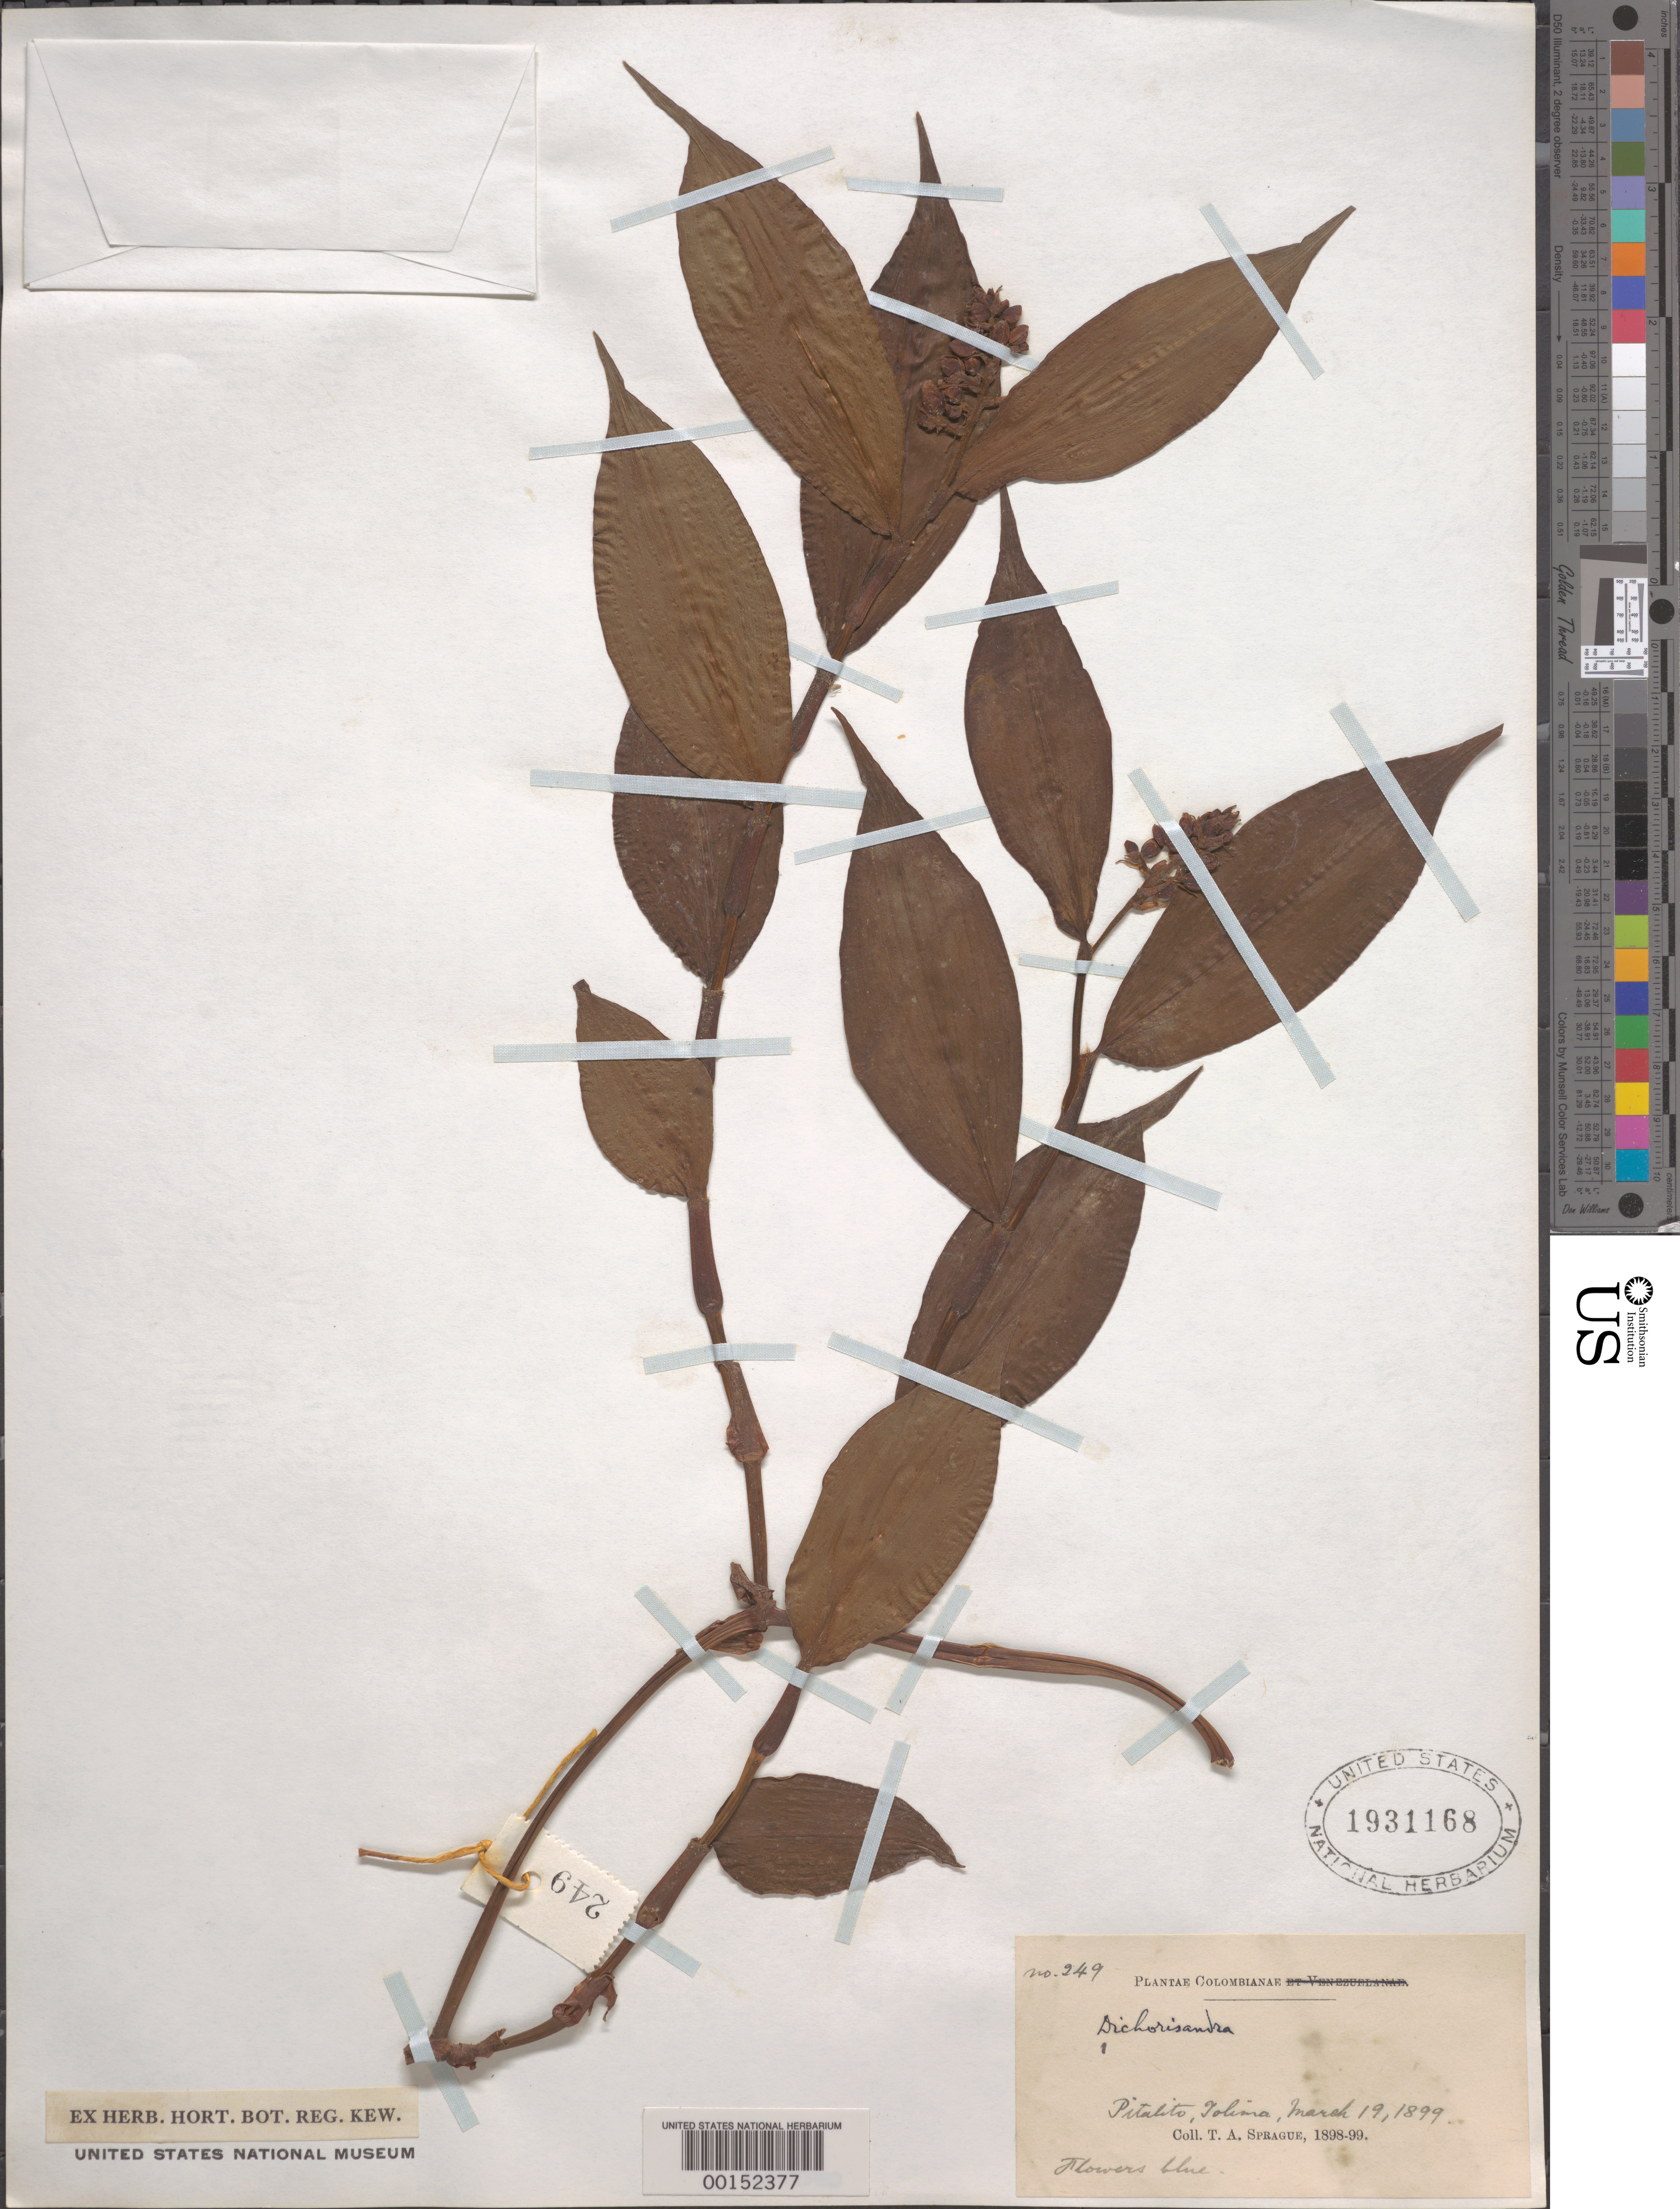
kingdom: Plantae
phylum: Tracheophyta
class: Liliopsida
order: Commelinales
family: Commelinaceae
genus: Dichorisandra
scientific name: Dichorisandra hexandra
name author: (Aubl.) Standl.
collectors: T. A. Sprague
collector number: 249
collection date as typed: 19 Mar 1899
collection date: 1899-03-19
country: Colombia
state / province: Tolima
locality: Pitalito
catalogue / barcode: US 1931168